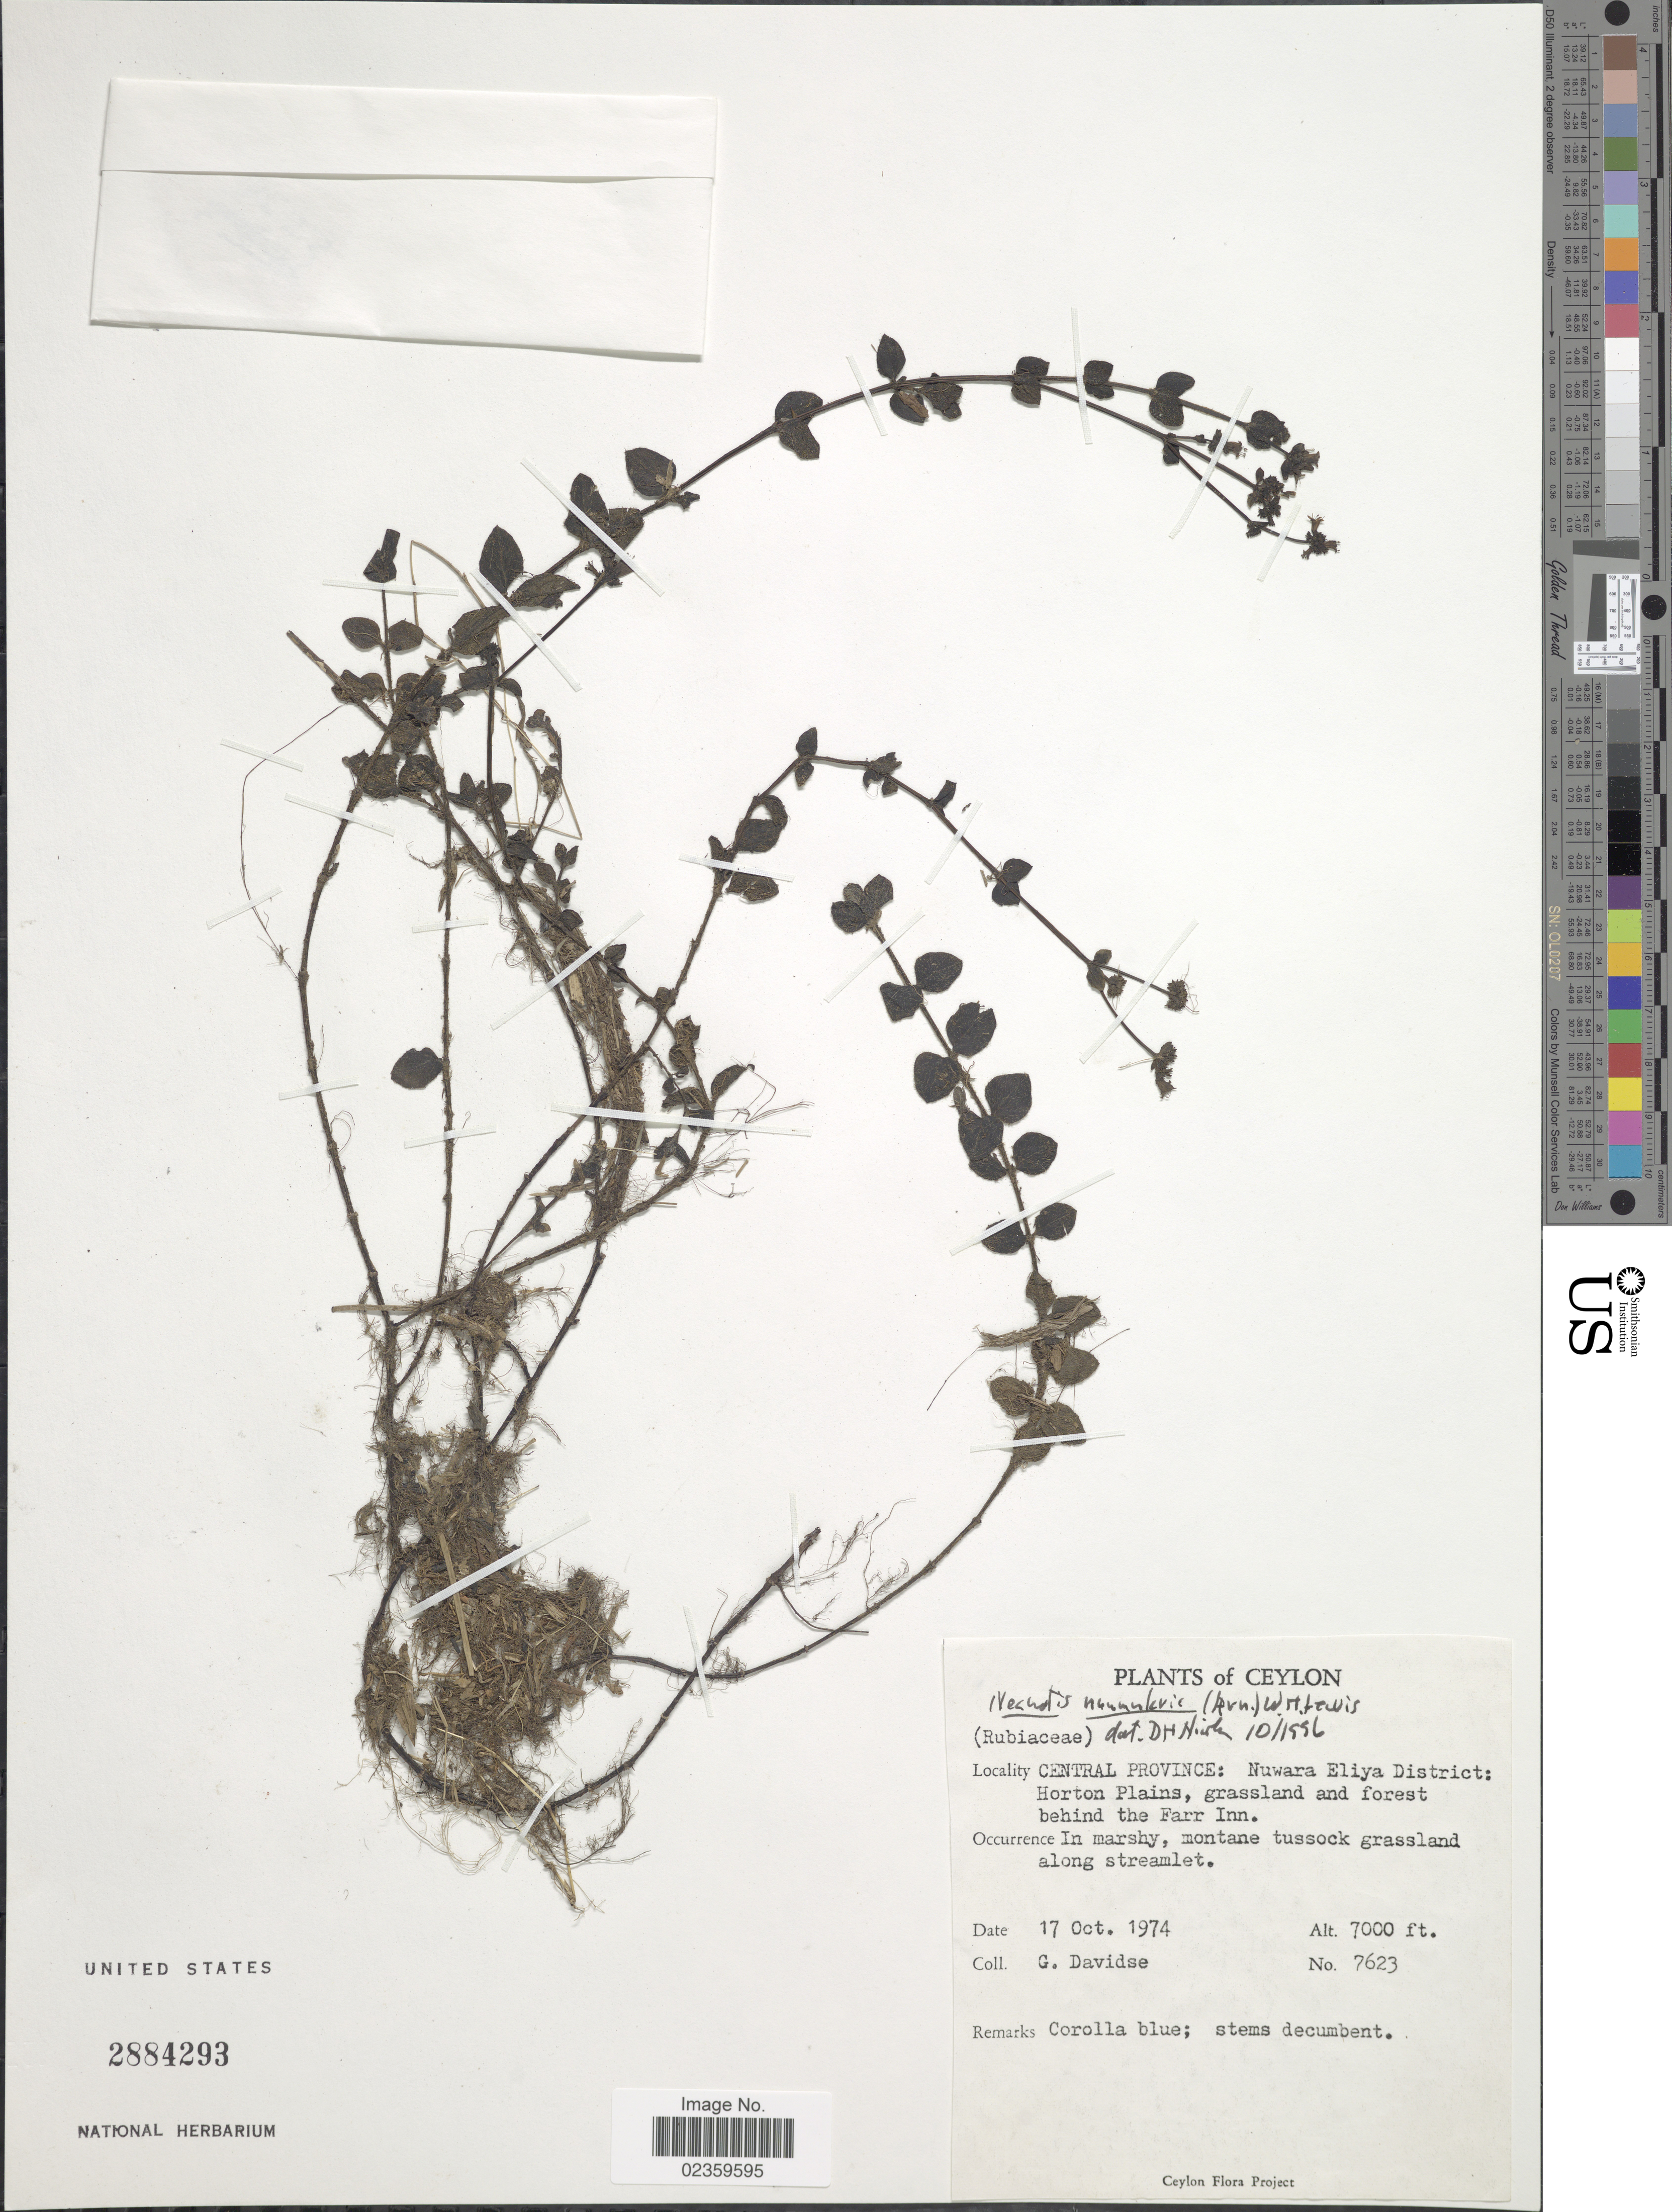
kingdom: Plantae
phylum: Tracheophyta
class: Magnoliopsida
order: Gentianales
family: Rubiaceae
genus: Neanotis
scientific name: Neanotis nummularia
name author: (Arn.) W.H. Lewis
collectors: G. Davidse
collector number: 7623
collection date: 1974-10-17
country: Sri Lanka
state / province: Central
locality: Ceylon. Central Province: Nuwara Eliya District: Horton Plains, grassland and forest behind the Farr Inn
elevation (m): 2134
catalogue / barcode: US 2884293